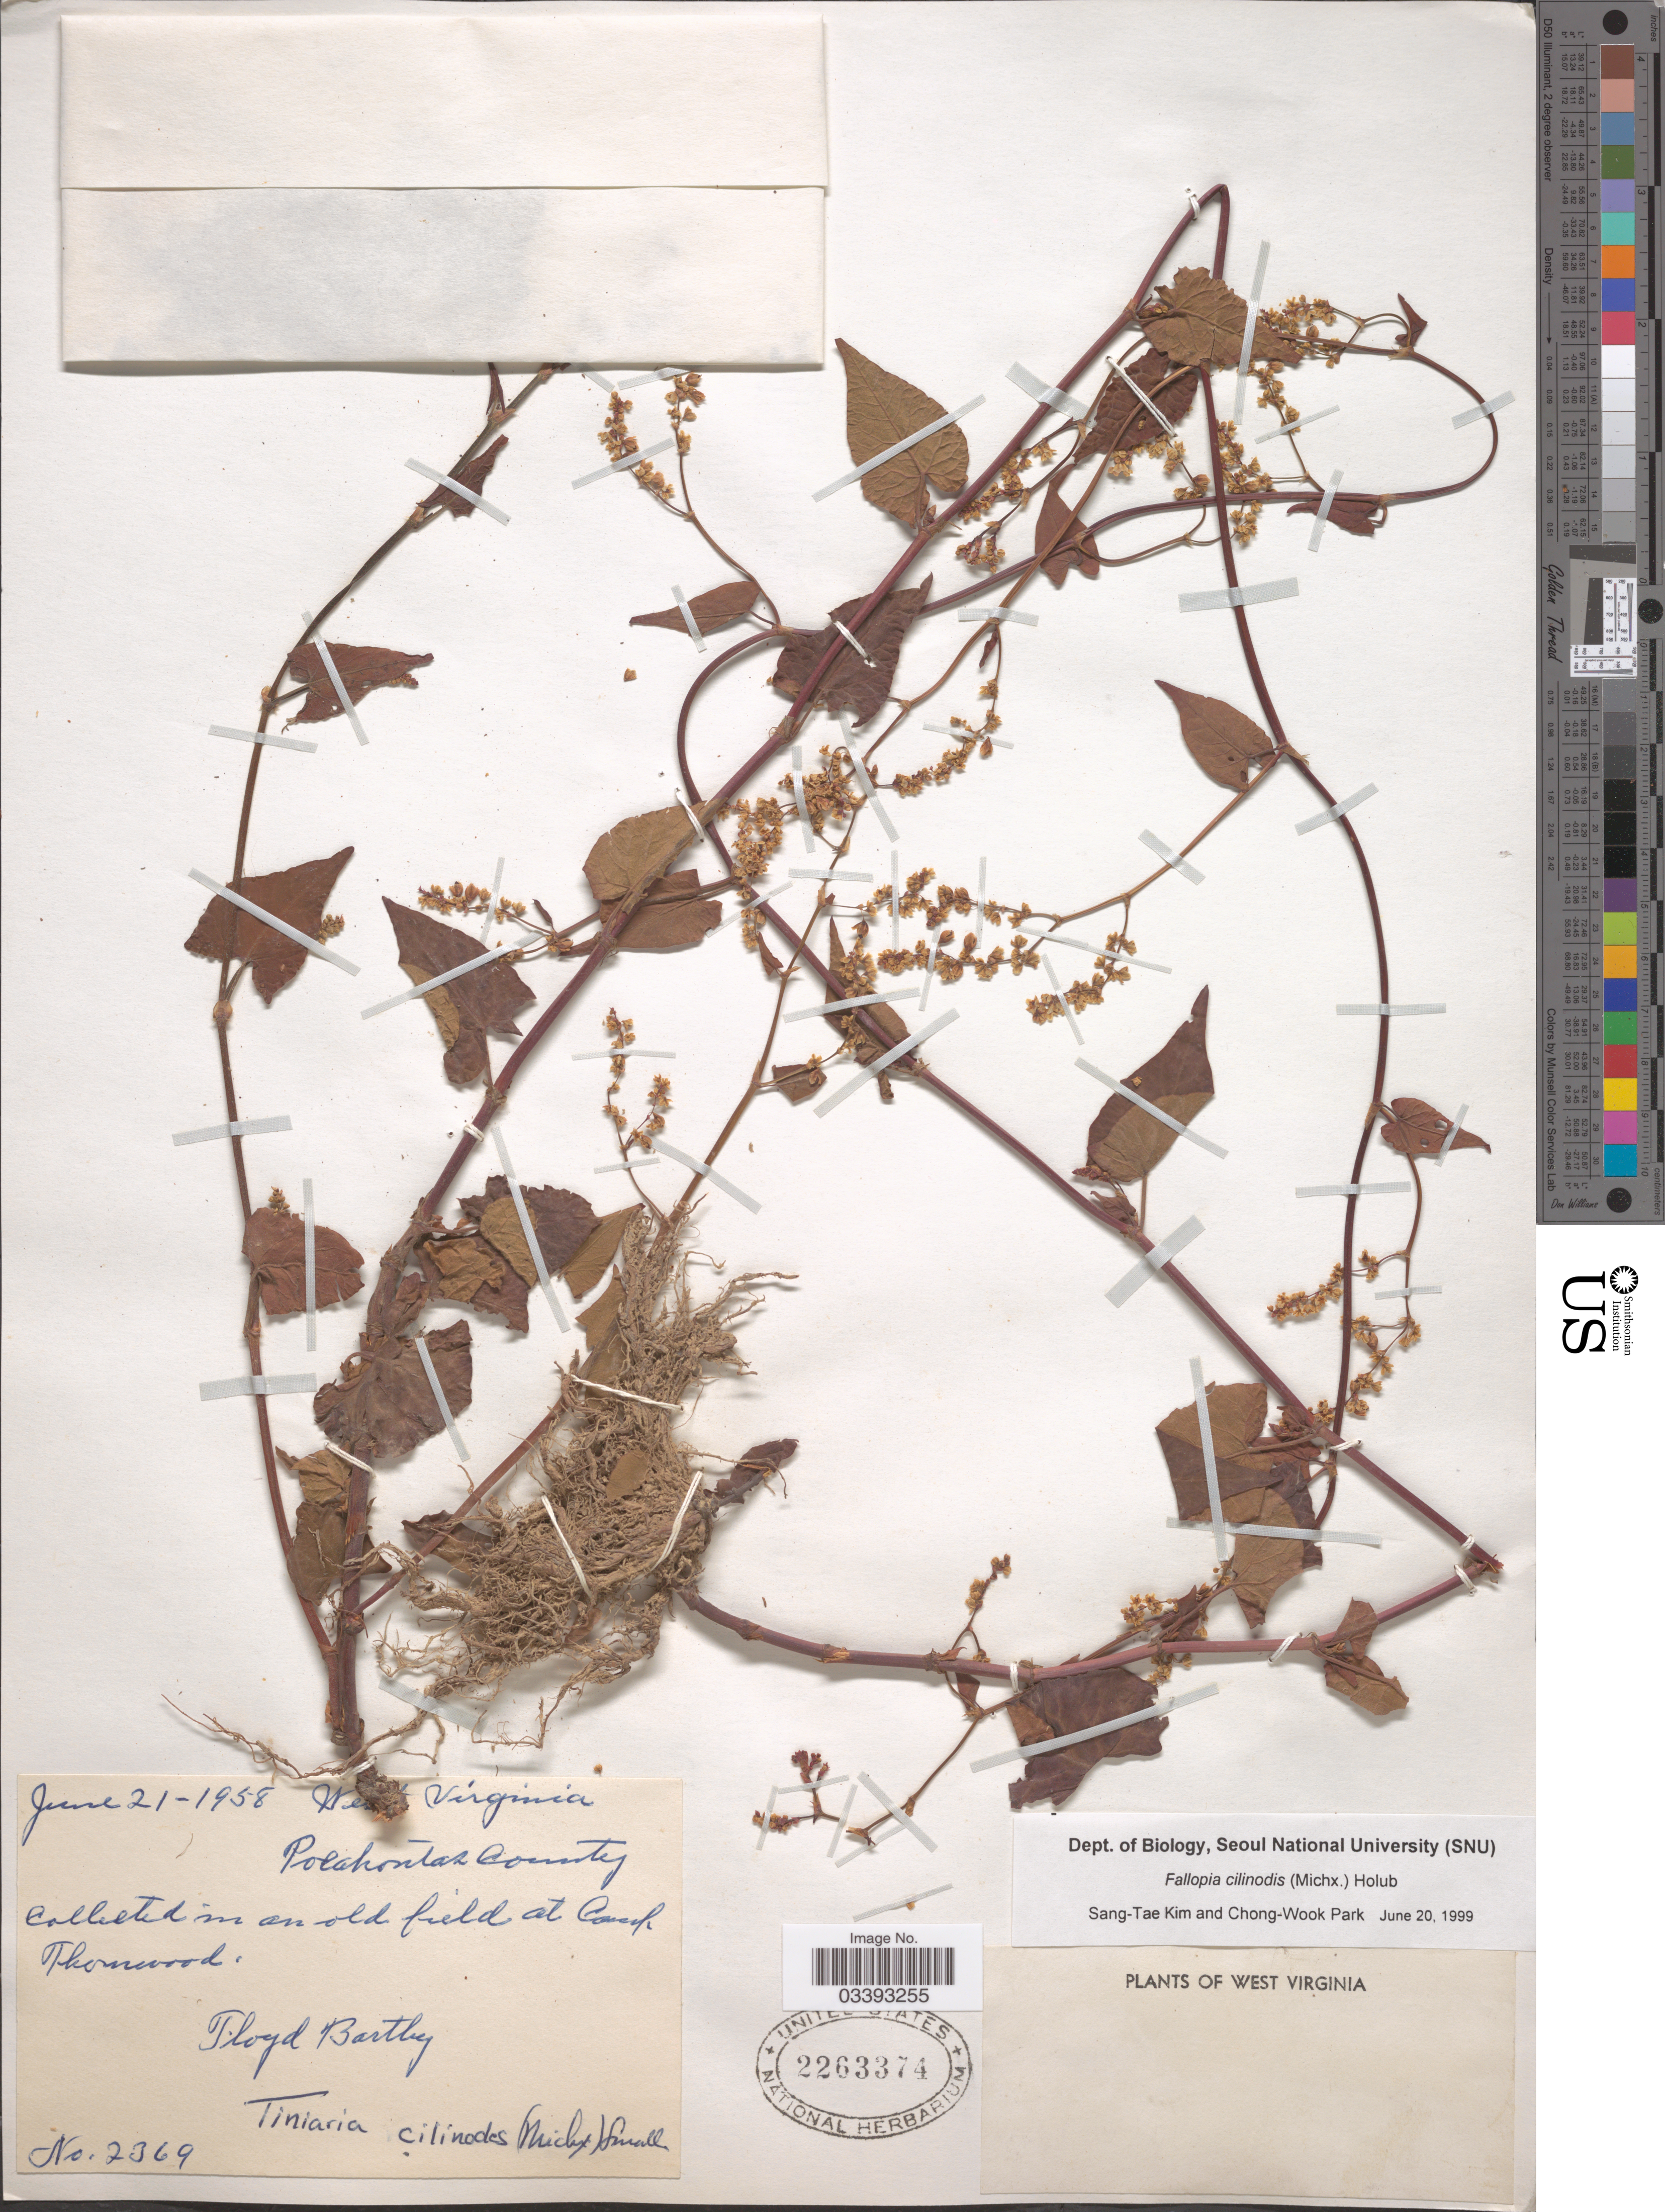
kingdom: Plantae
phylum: Tracheophyta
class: Magnoliopsida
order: Caryophyllales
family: Polygonaceae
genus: Fallopia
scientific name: Fallopia cilinodis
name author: (Michx.) Holub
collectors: F. Bartley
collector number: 2369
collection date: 1958-06-21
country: United States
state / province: West Virginia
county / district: Pocahontas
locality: In an old field at Camp Thornwood. Pocahontas County.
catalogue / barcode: US 2263374